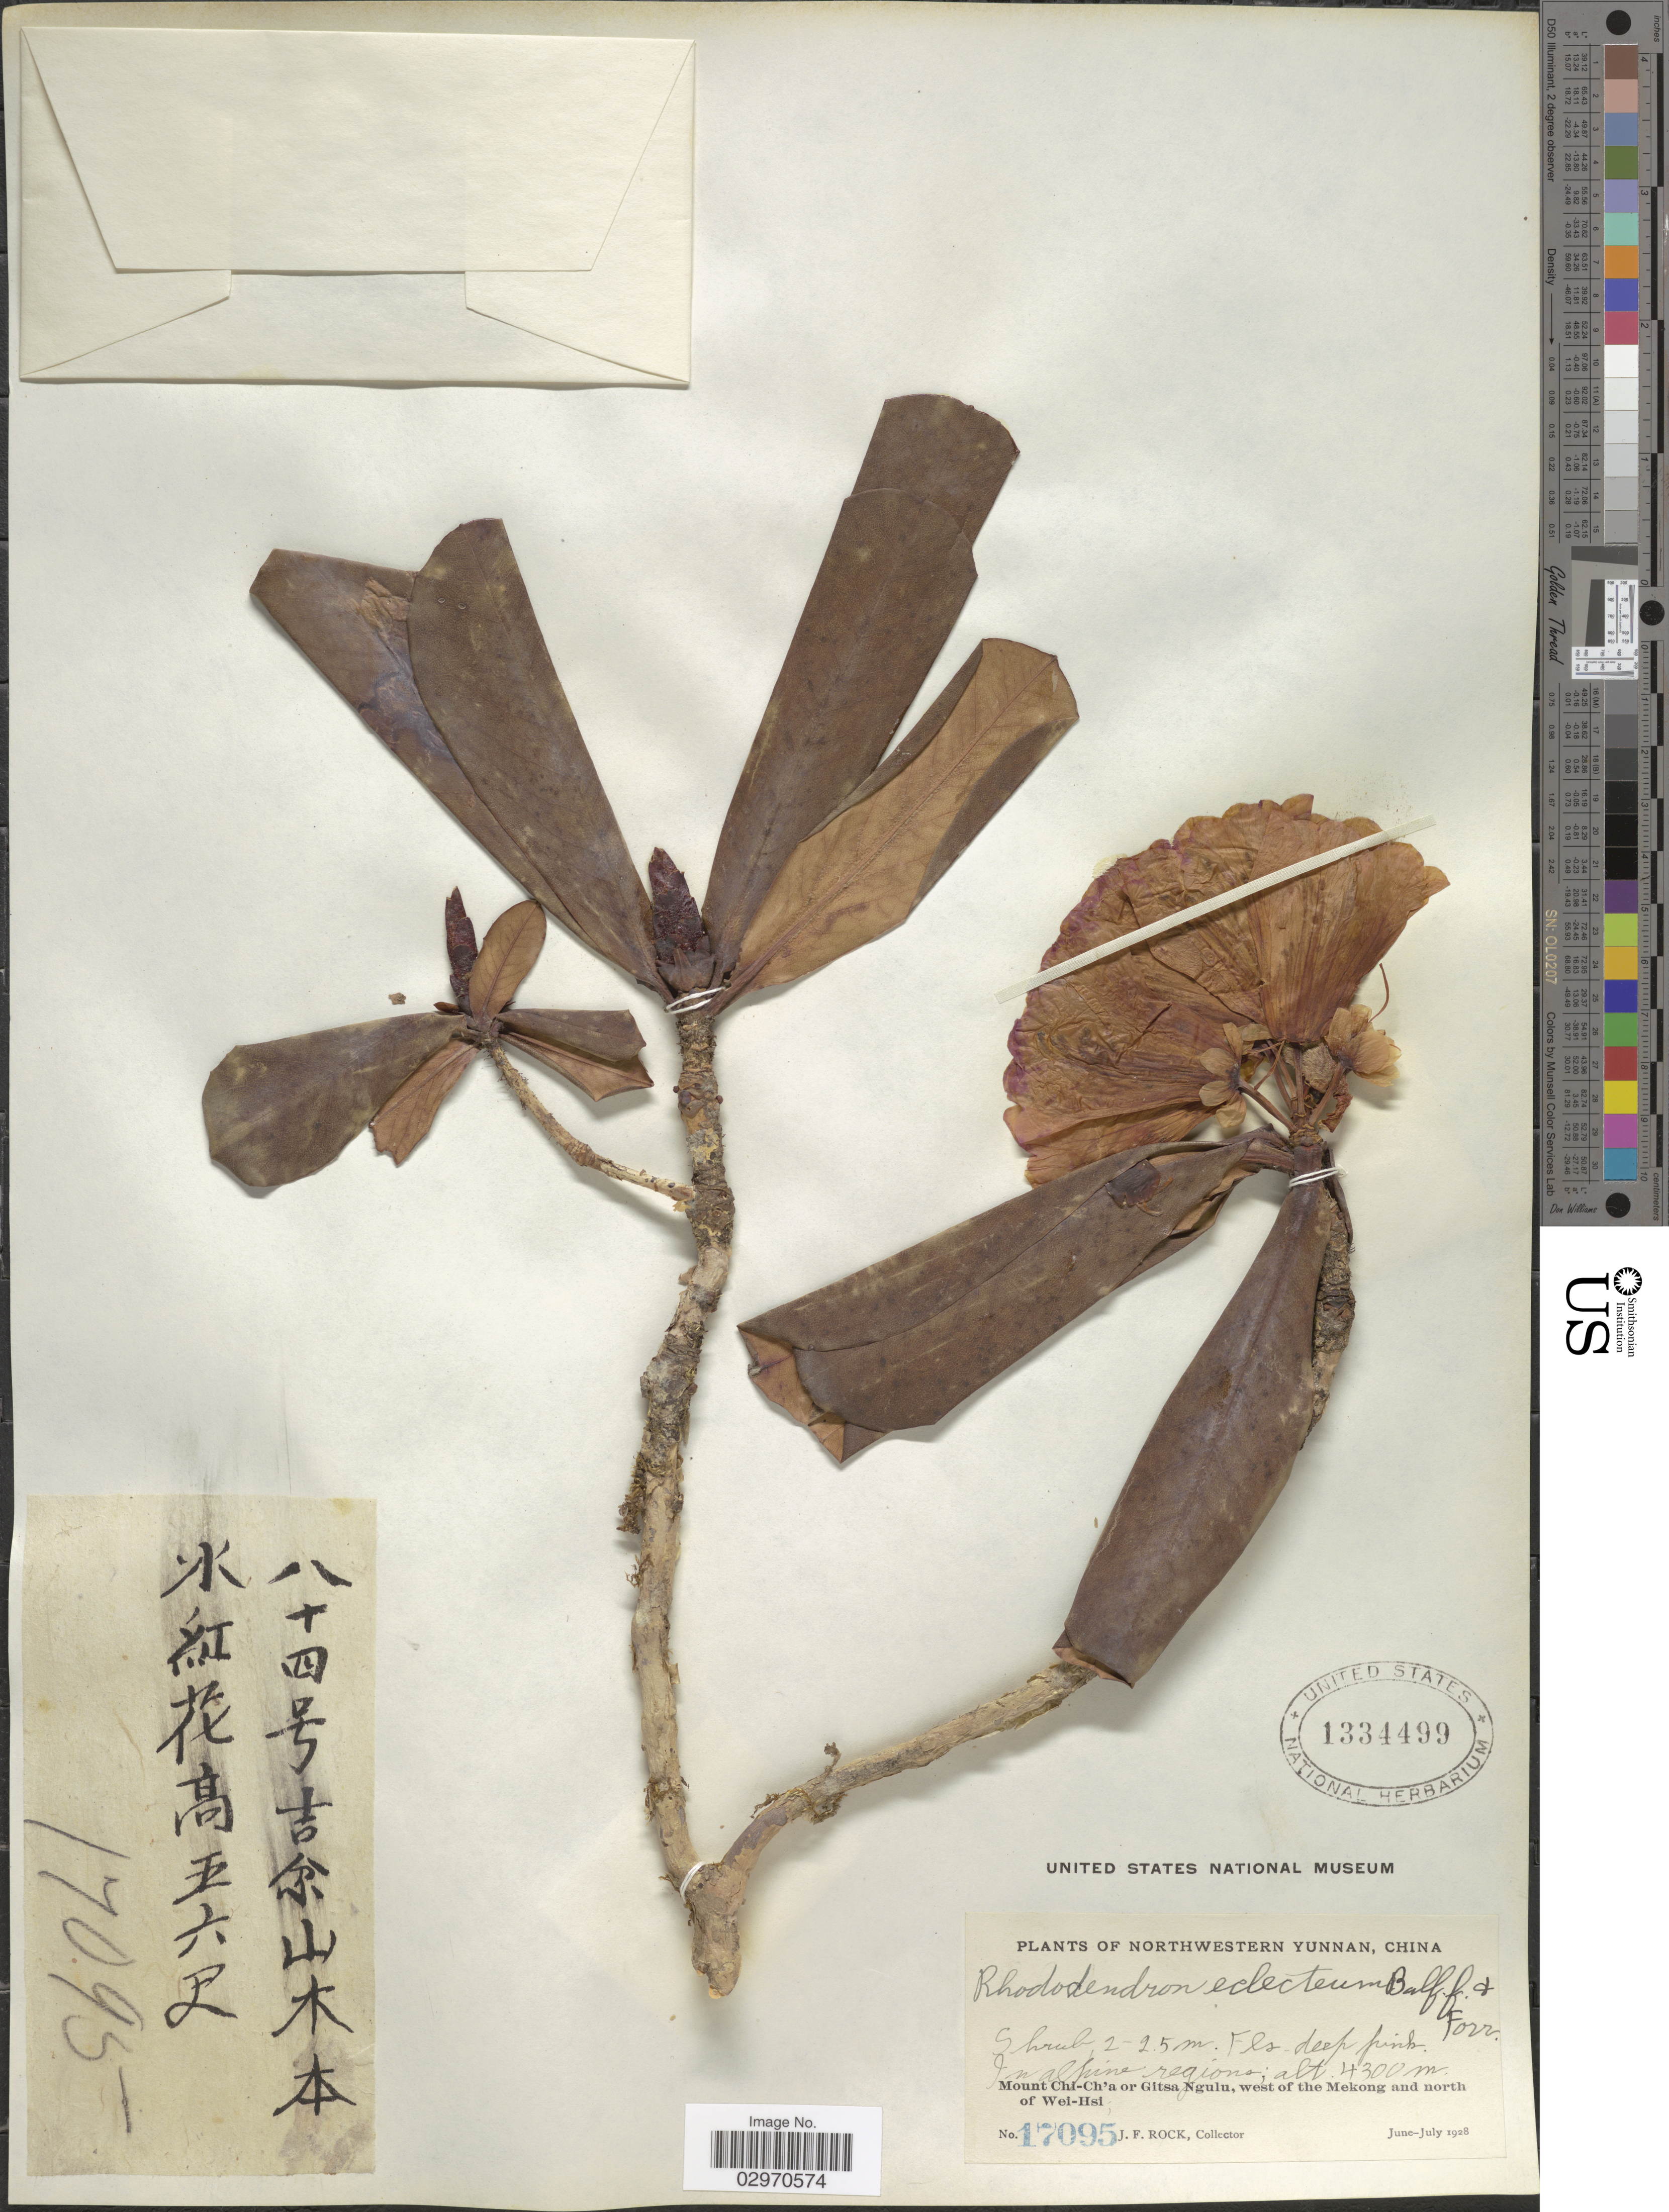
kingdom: Plantae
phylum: Tracheophyta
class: Magnoliopsida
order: Ericales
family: Ericaceae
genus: Rhododendron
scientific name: Rhododendron eclecteum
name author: Balf. f. & Forrest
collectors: J. Rock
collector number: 17095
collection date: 1928-06/1928-07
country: China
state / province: Yunnan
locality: Northwestern Yunnan. In alpine regions. Mount Chi-Ch'a or Gitsa Ngulu, west of the Mekong and north of Wei-Hsi.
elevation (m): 4300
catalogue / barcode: US 1334499